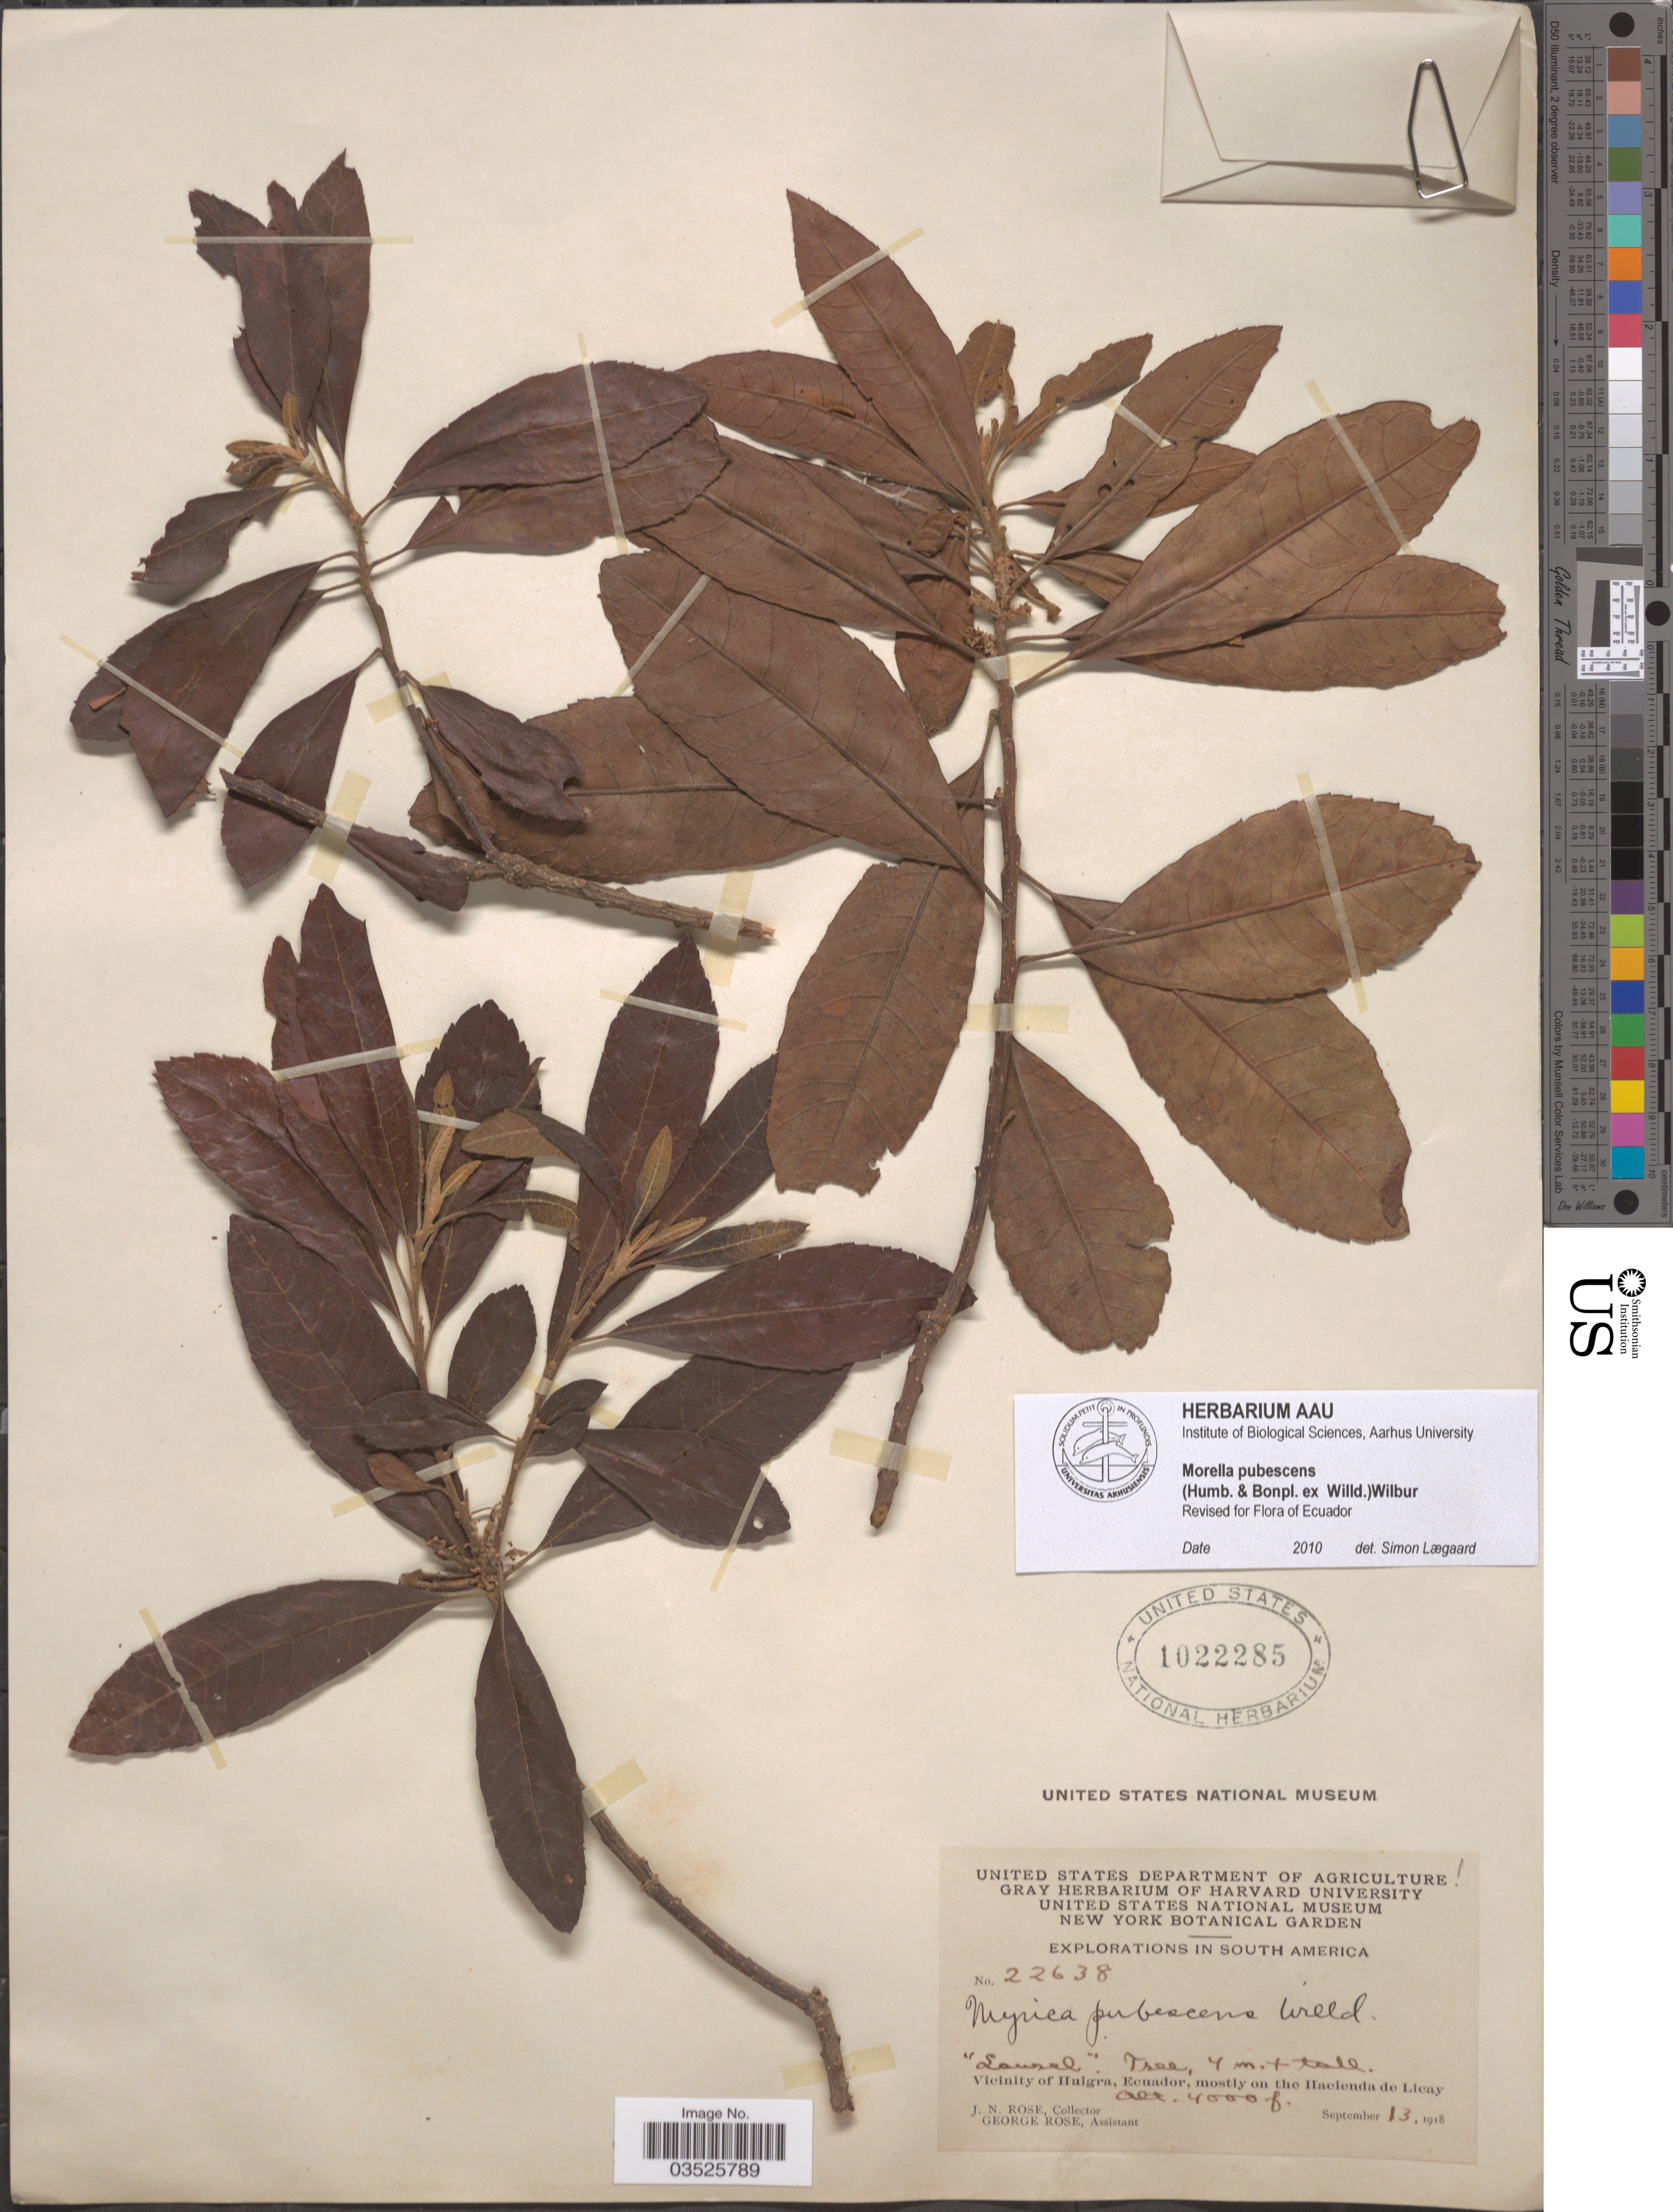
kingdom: Plantae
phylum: Tracheophyta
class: Magnoliopsida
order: Fagales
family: Myricaceae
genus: Morella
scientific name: Morella pubescens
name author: (Humb. & Bonpl. ex Willd.) Wilbur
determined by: Lægaard, S.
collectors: J. N. Rose & G. Rose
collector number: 22638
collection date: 1918-09-13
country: Ecuador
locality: Vicinity of Huigra, mostly on the Hacienda de Licay.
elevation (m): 1219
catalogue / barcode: US 1022285